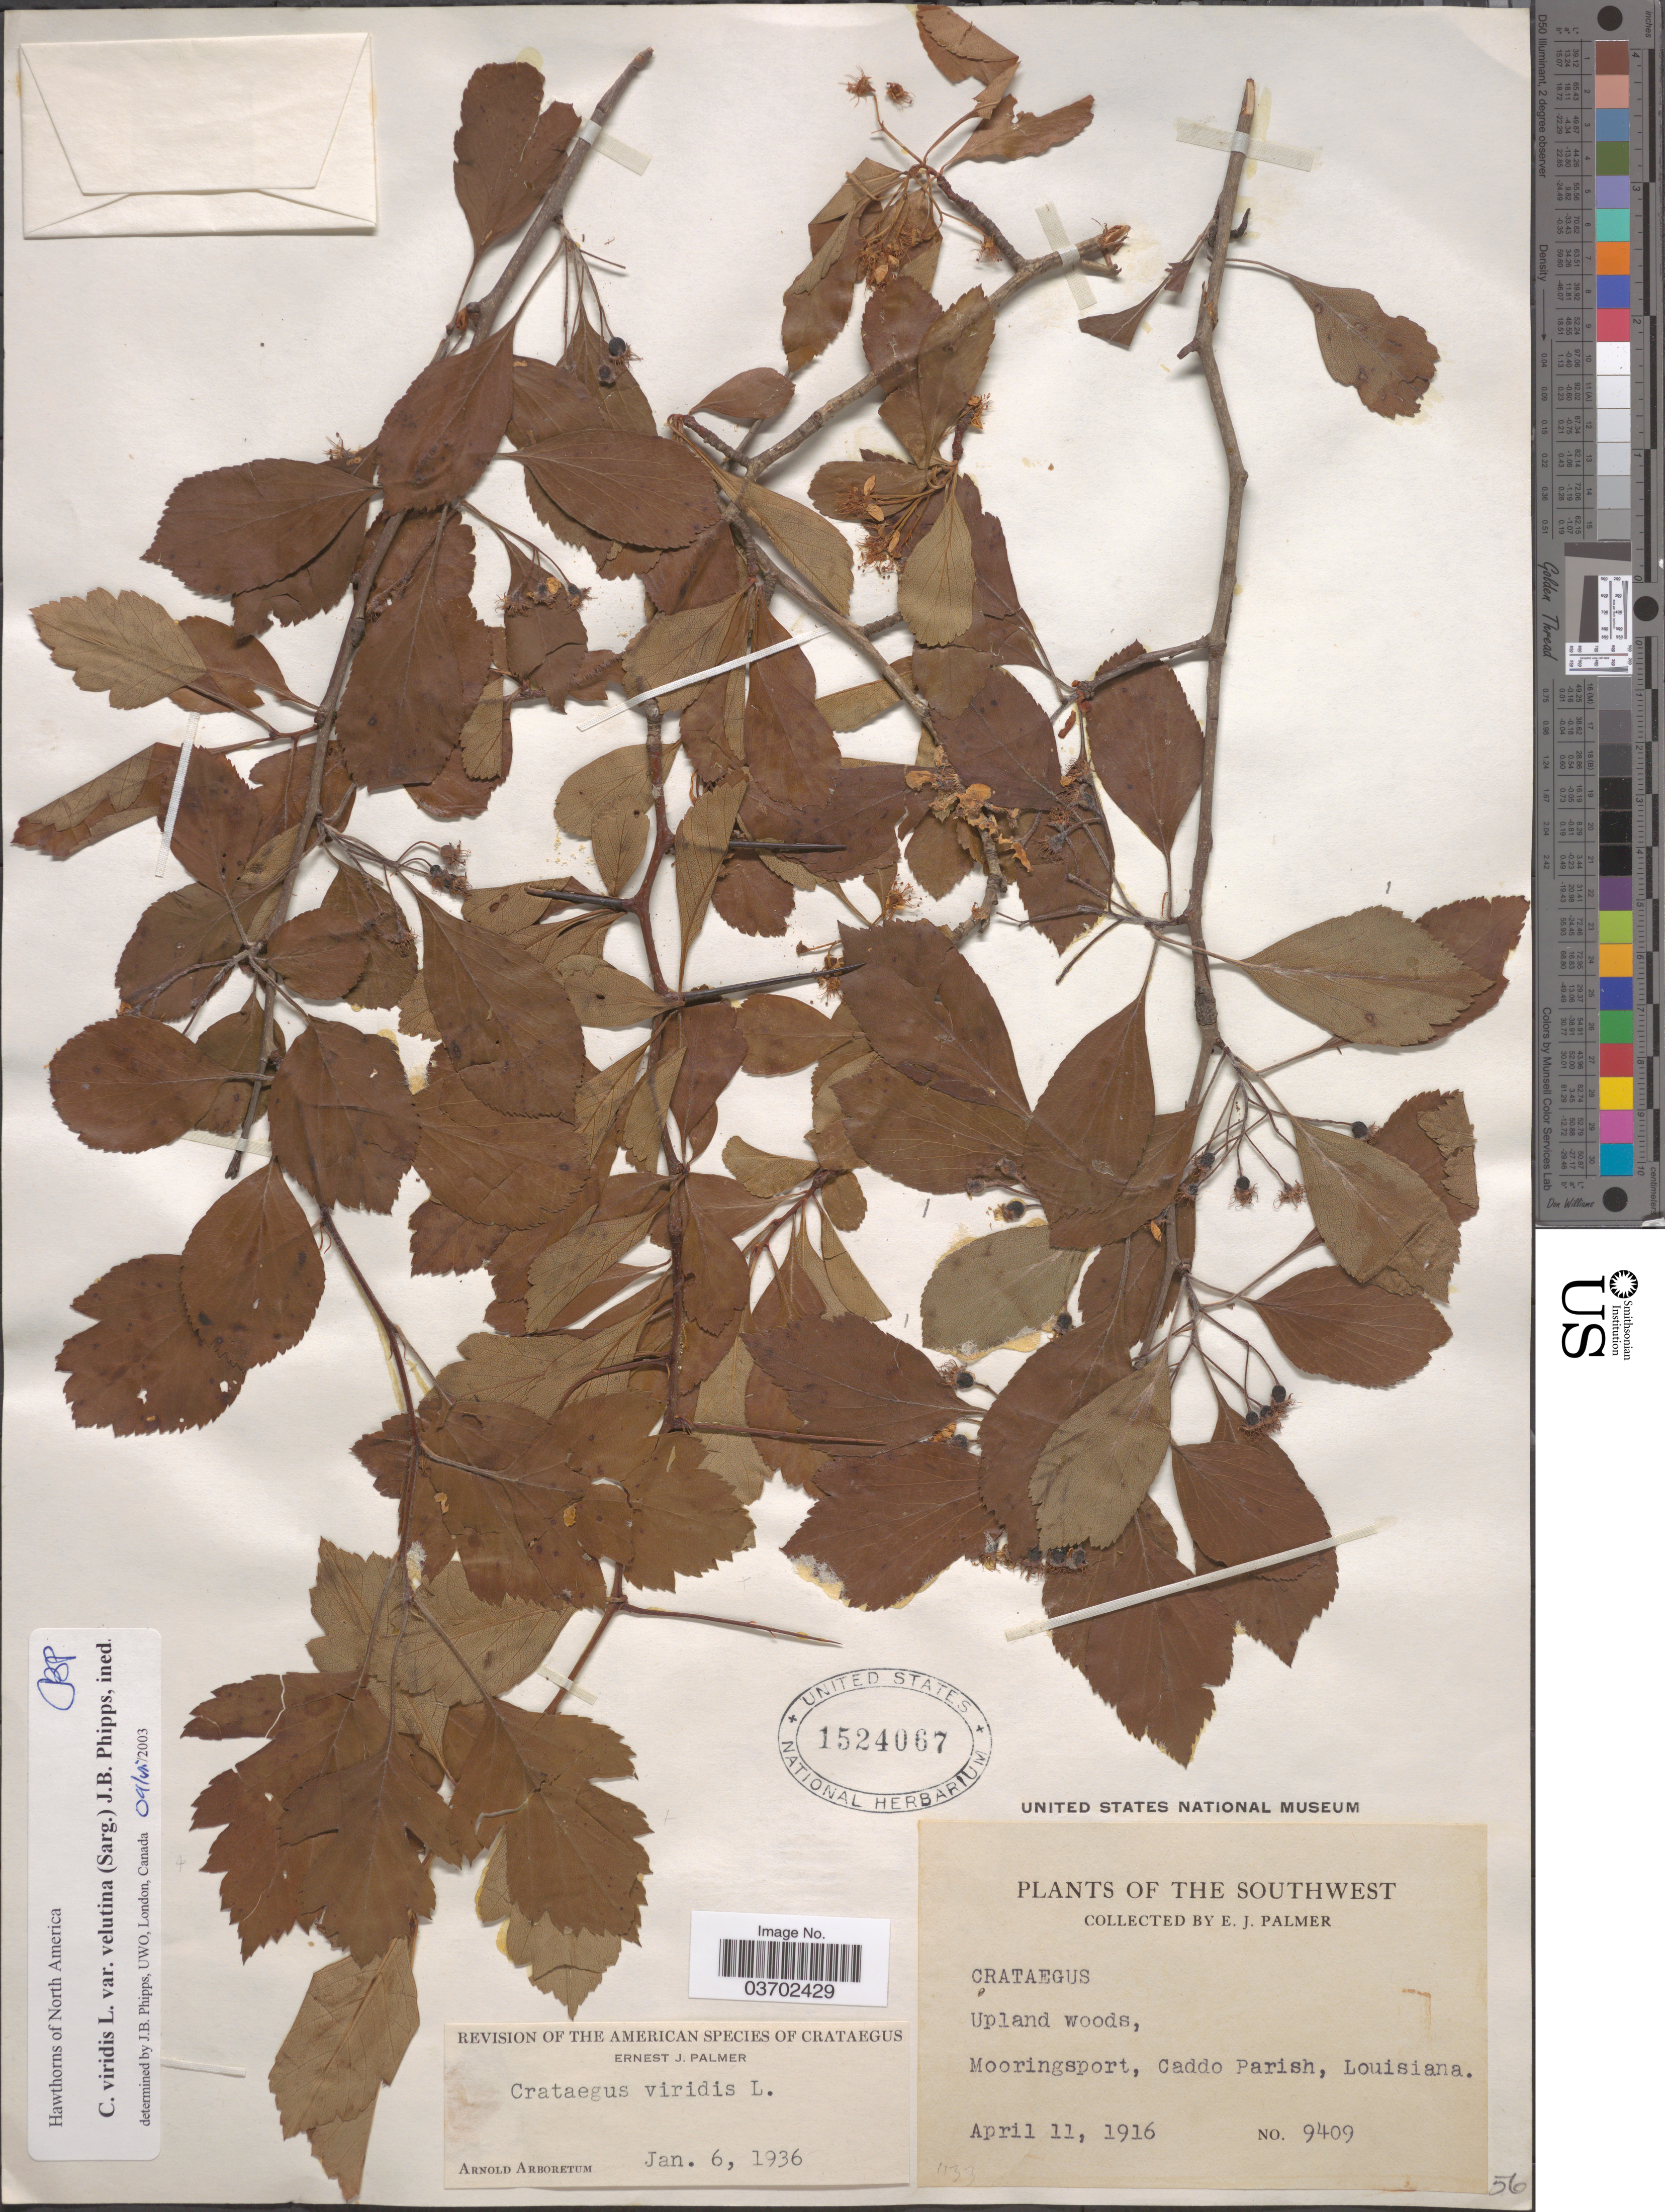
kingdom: Plantae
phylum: Tracheophyta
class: Magnoliopsida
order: Rosales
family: Rosaceae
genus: Crataegus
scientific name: Crataegus viridis var. velutina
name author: (Sarg.) J.B. Phipps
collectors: E. J. Palmer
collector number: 9409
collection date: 1916-04-11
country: United States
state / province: Louisiana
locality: The Southwest. Mooringsport, Caddo Parish.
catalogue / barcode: US 1524067